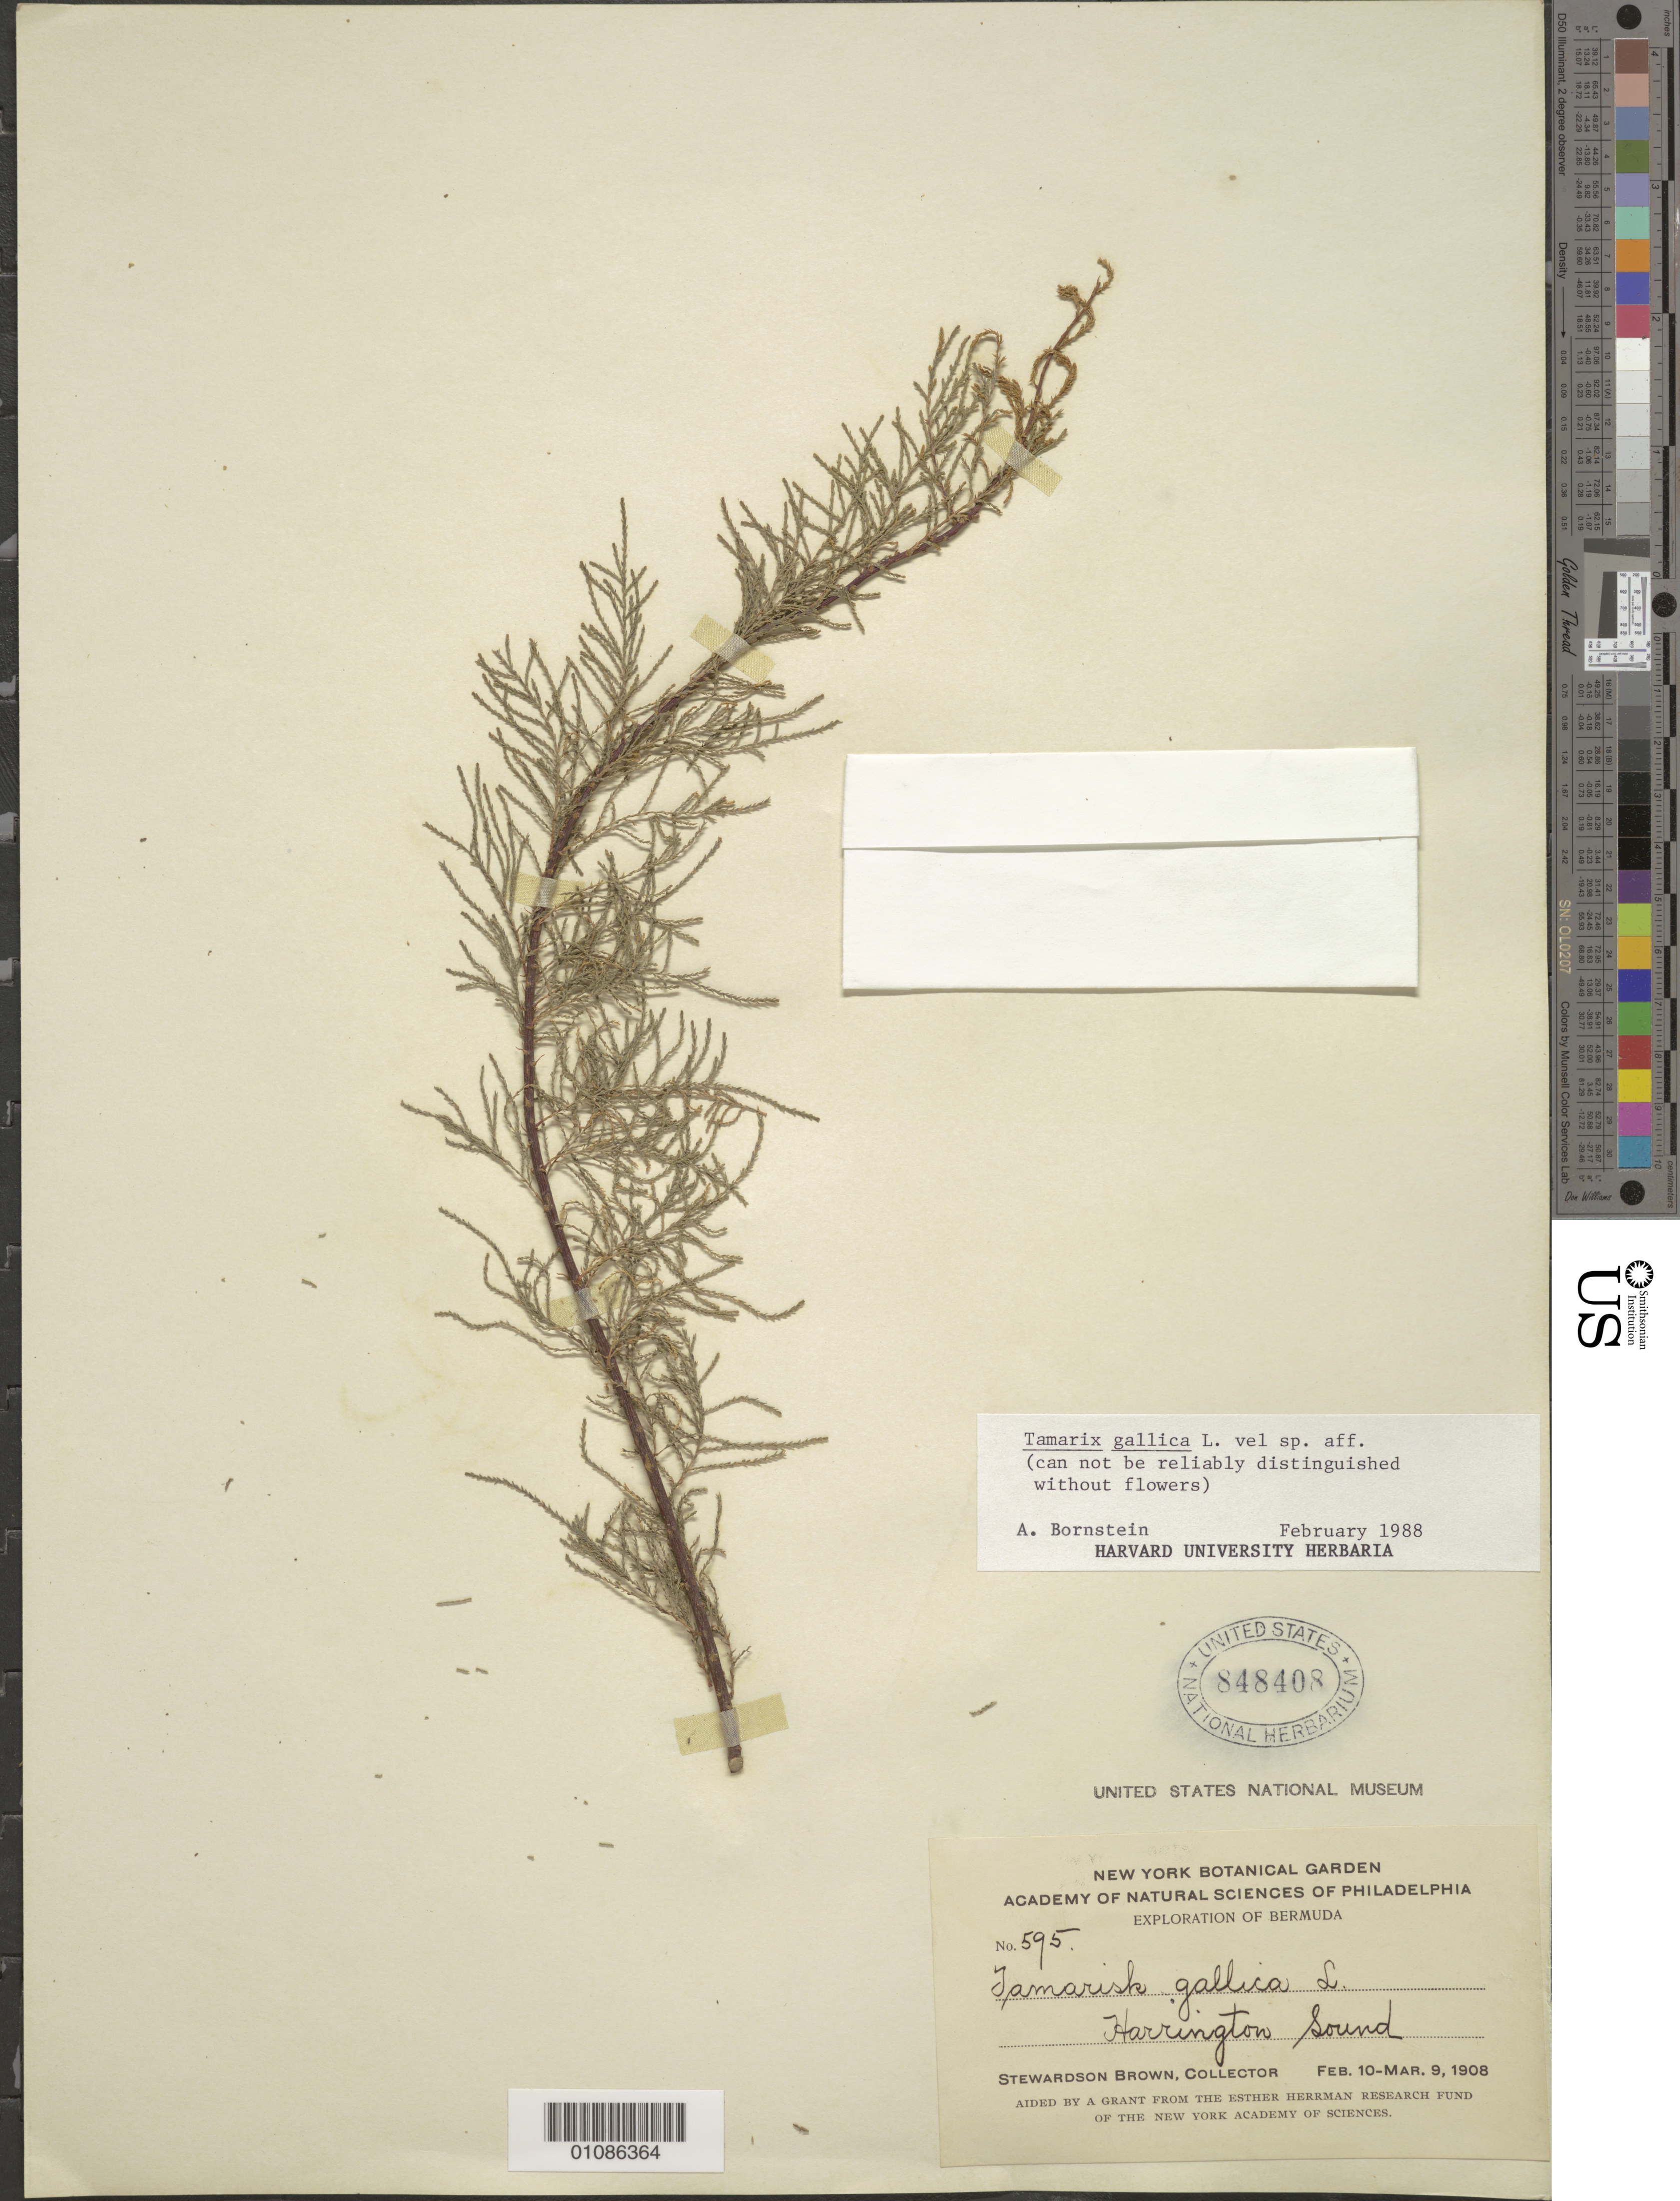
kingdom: Plantae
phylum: Tracheophyta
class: Magnoliopsida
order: Caryophyllales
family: Tamaricaceae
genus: Tamarix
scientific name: Tamarix gallica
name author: L.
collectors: R. C. Brown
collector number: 595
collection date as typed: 10 Feb 1908 to 09 Mar 1908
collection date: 1908-02-10/1908-03-09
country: Bermuda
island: Bermuda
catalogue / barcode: US 848408